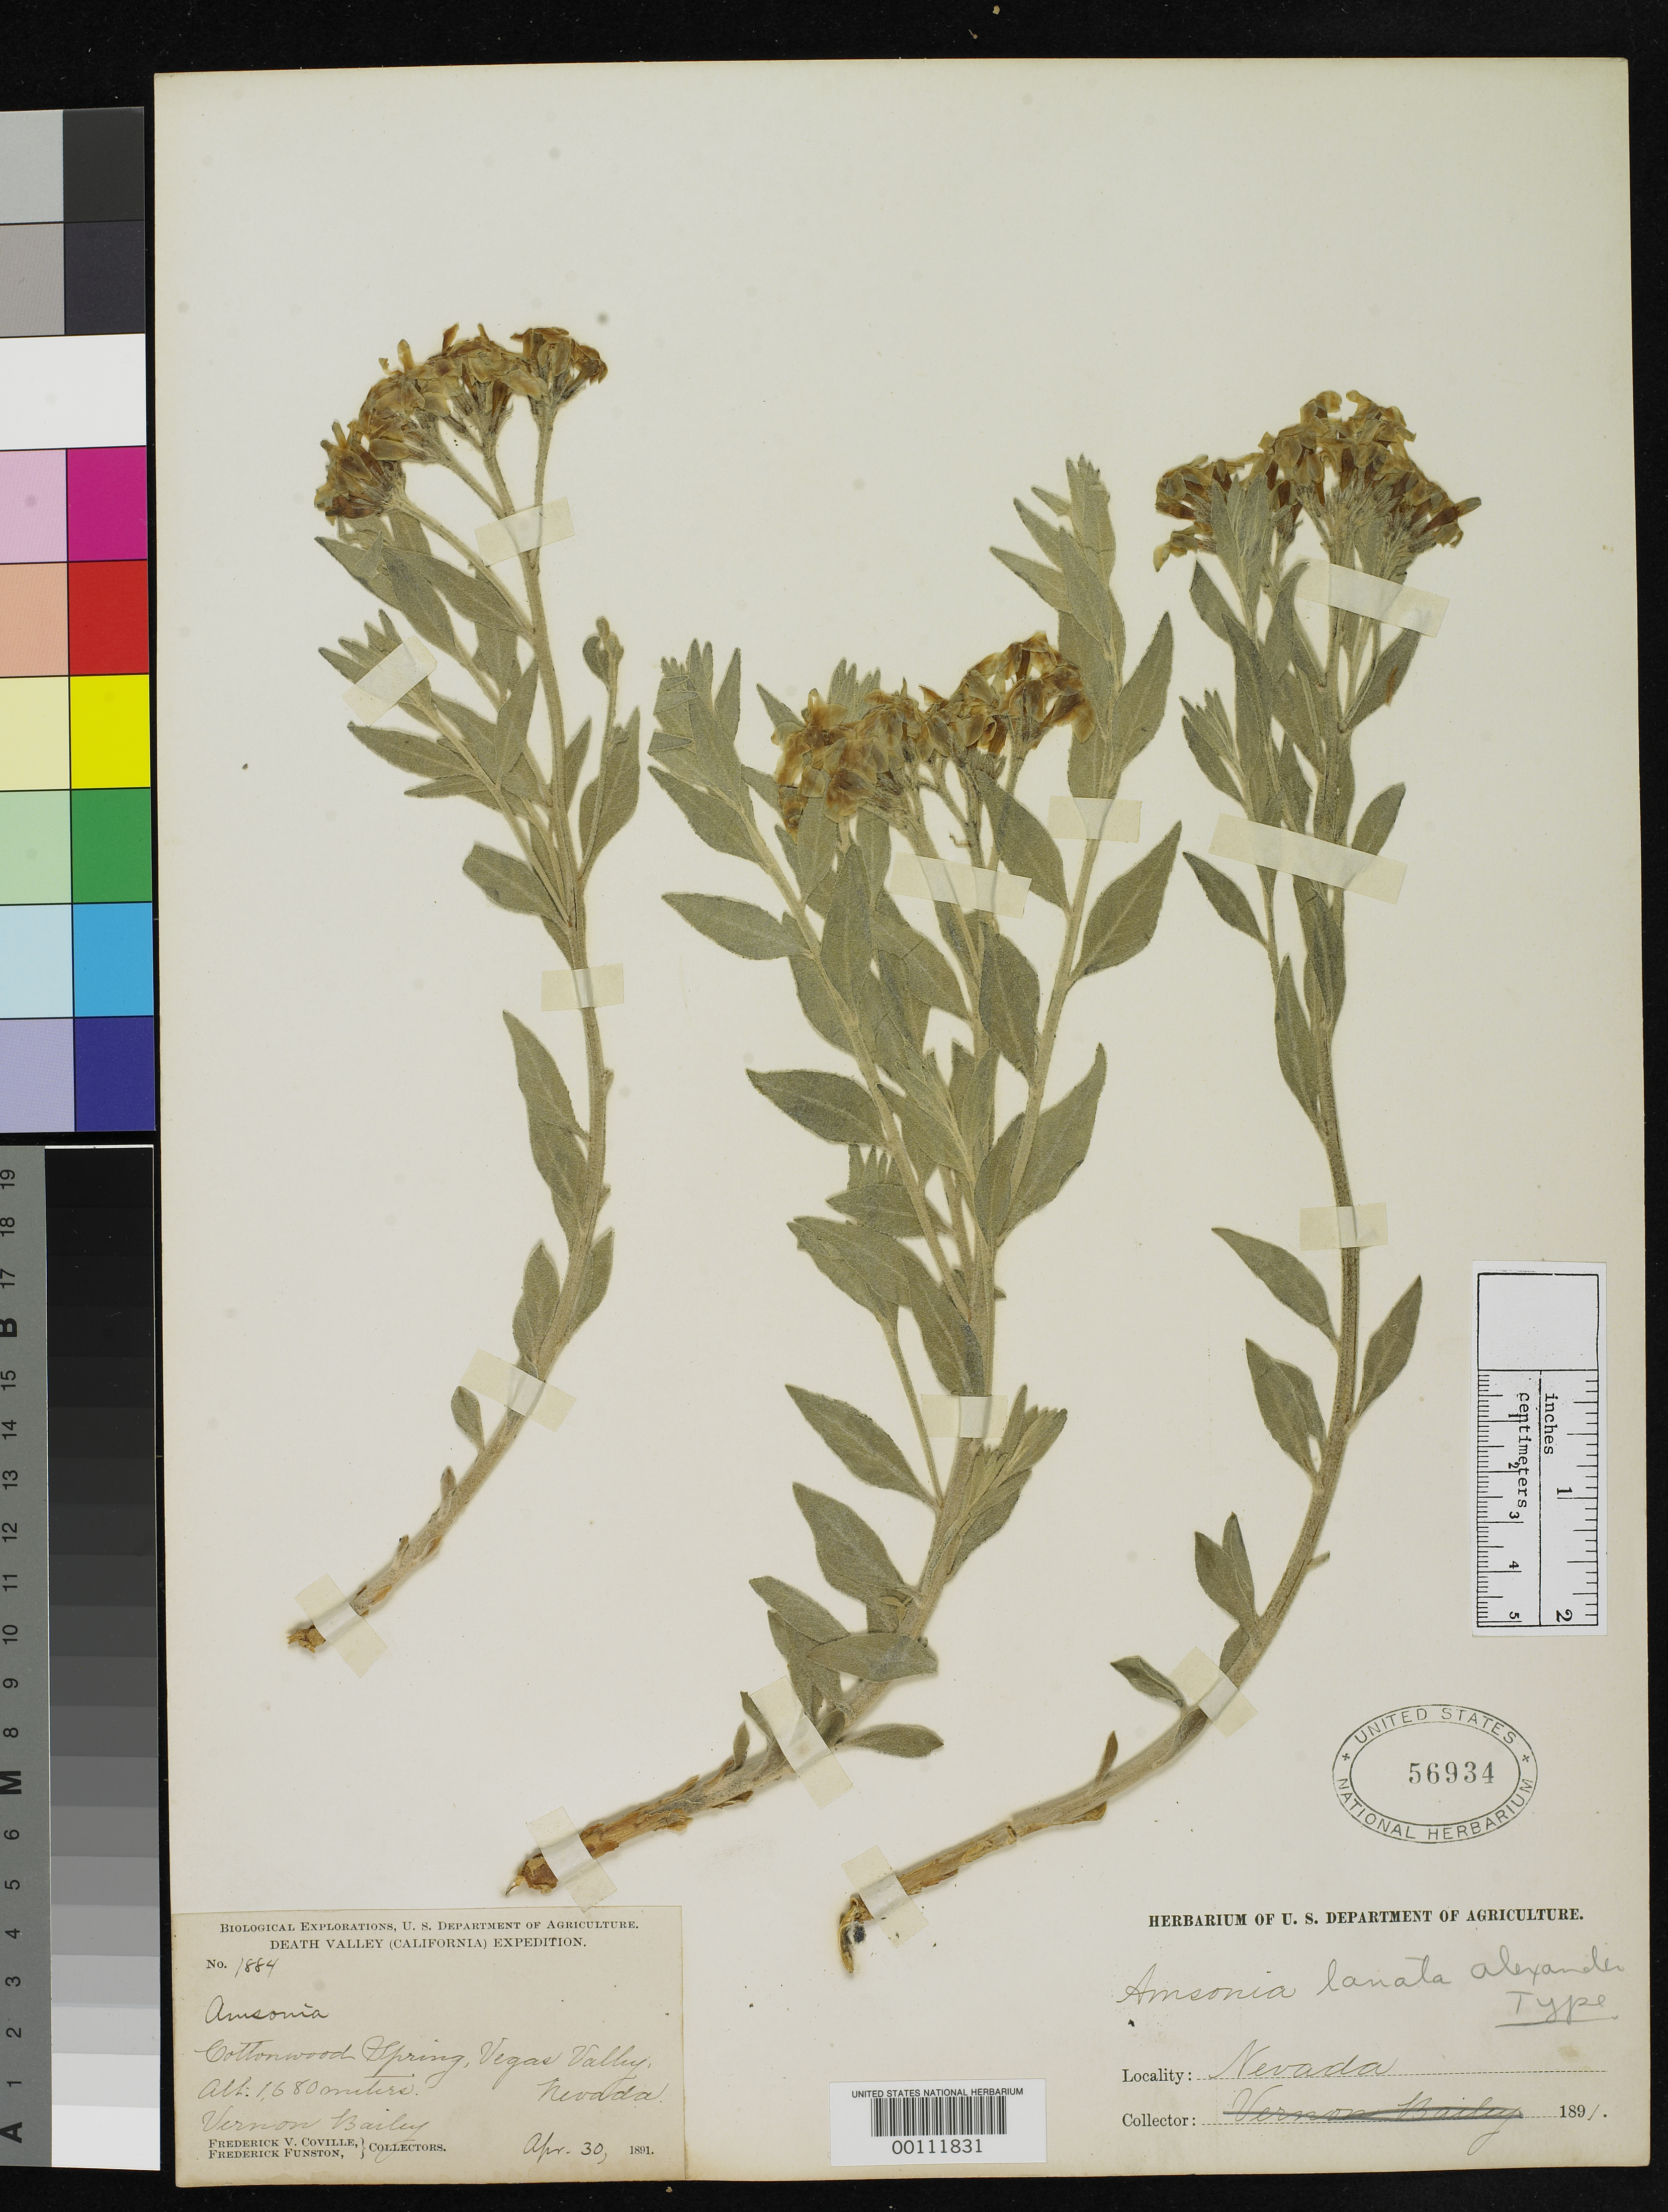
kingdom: Plantae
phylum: Tracheophyta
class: Magnoliopsida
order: Gentianales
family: Apocynaceae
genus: Amsonia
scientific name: Amsonia lanata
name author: Alexander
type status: Holotype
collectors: V. O. Bailey, F. V. Coville & F. Funston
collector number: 1884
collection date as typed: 30 Apr 1891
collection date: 1891-04-30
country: United States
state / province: Nevada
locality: Cottonwood Spring, Vegas Valley.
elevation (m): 1680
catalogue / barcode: US 56934